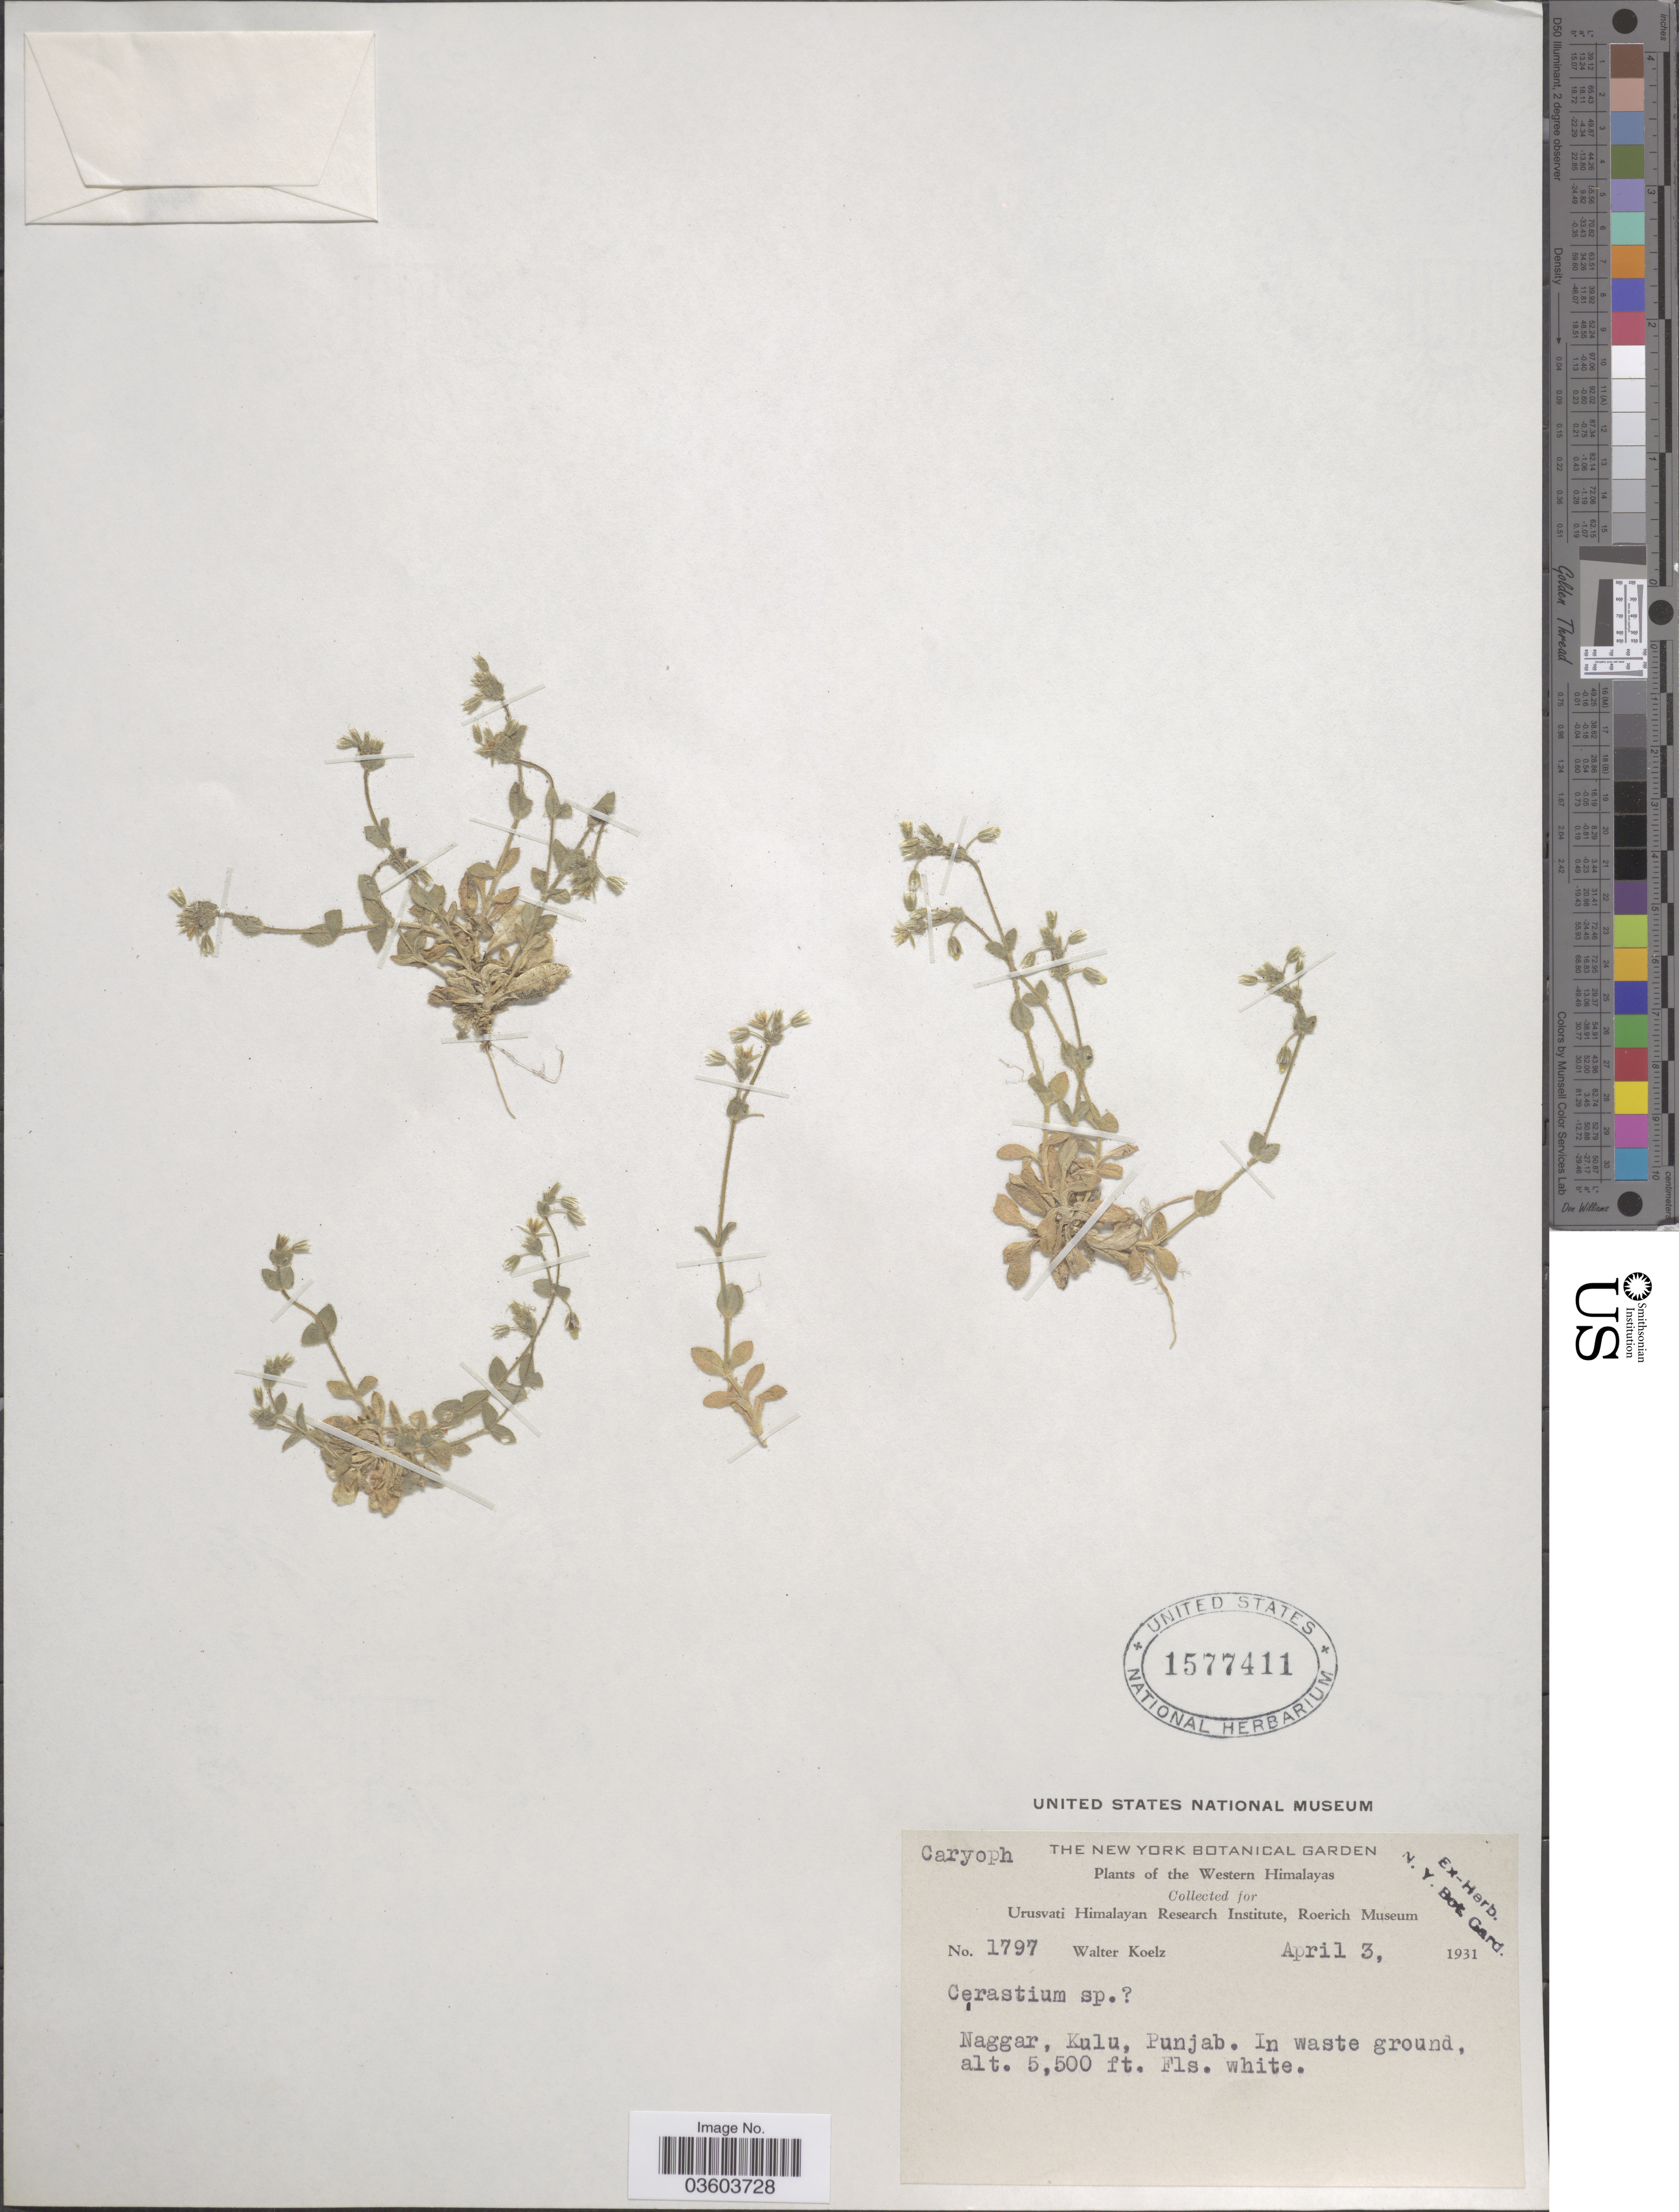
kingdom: Plantae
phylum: Tracheophyta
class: Magnoliopsida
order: Caryophyllales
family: Caryophyllaceae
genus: Cerastium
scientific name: Cerastium sp.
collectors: W. N. Koelz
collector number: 1797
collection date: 1931-04-03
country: India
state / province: Punjab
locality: Western Himalayas. Naggar, Kulu.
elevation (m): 1676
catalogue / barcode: US 1577411